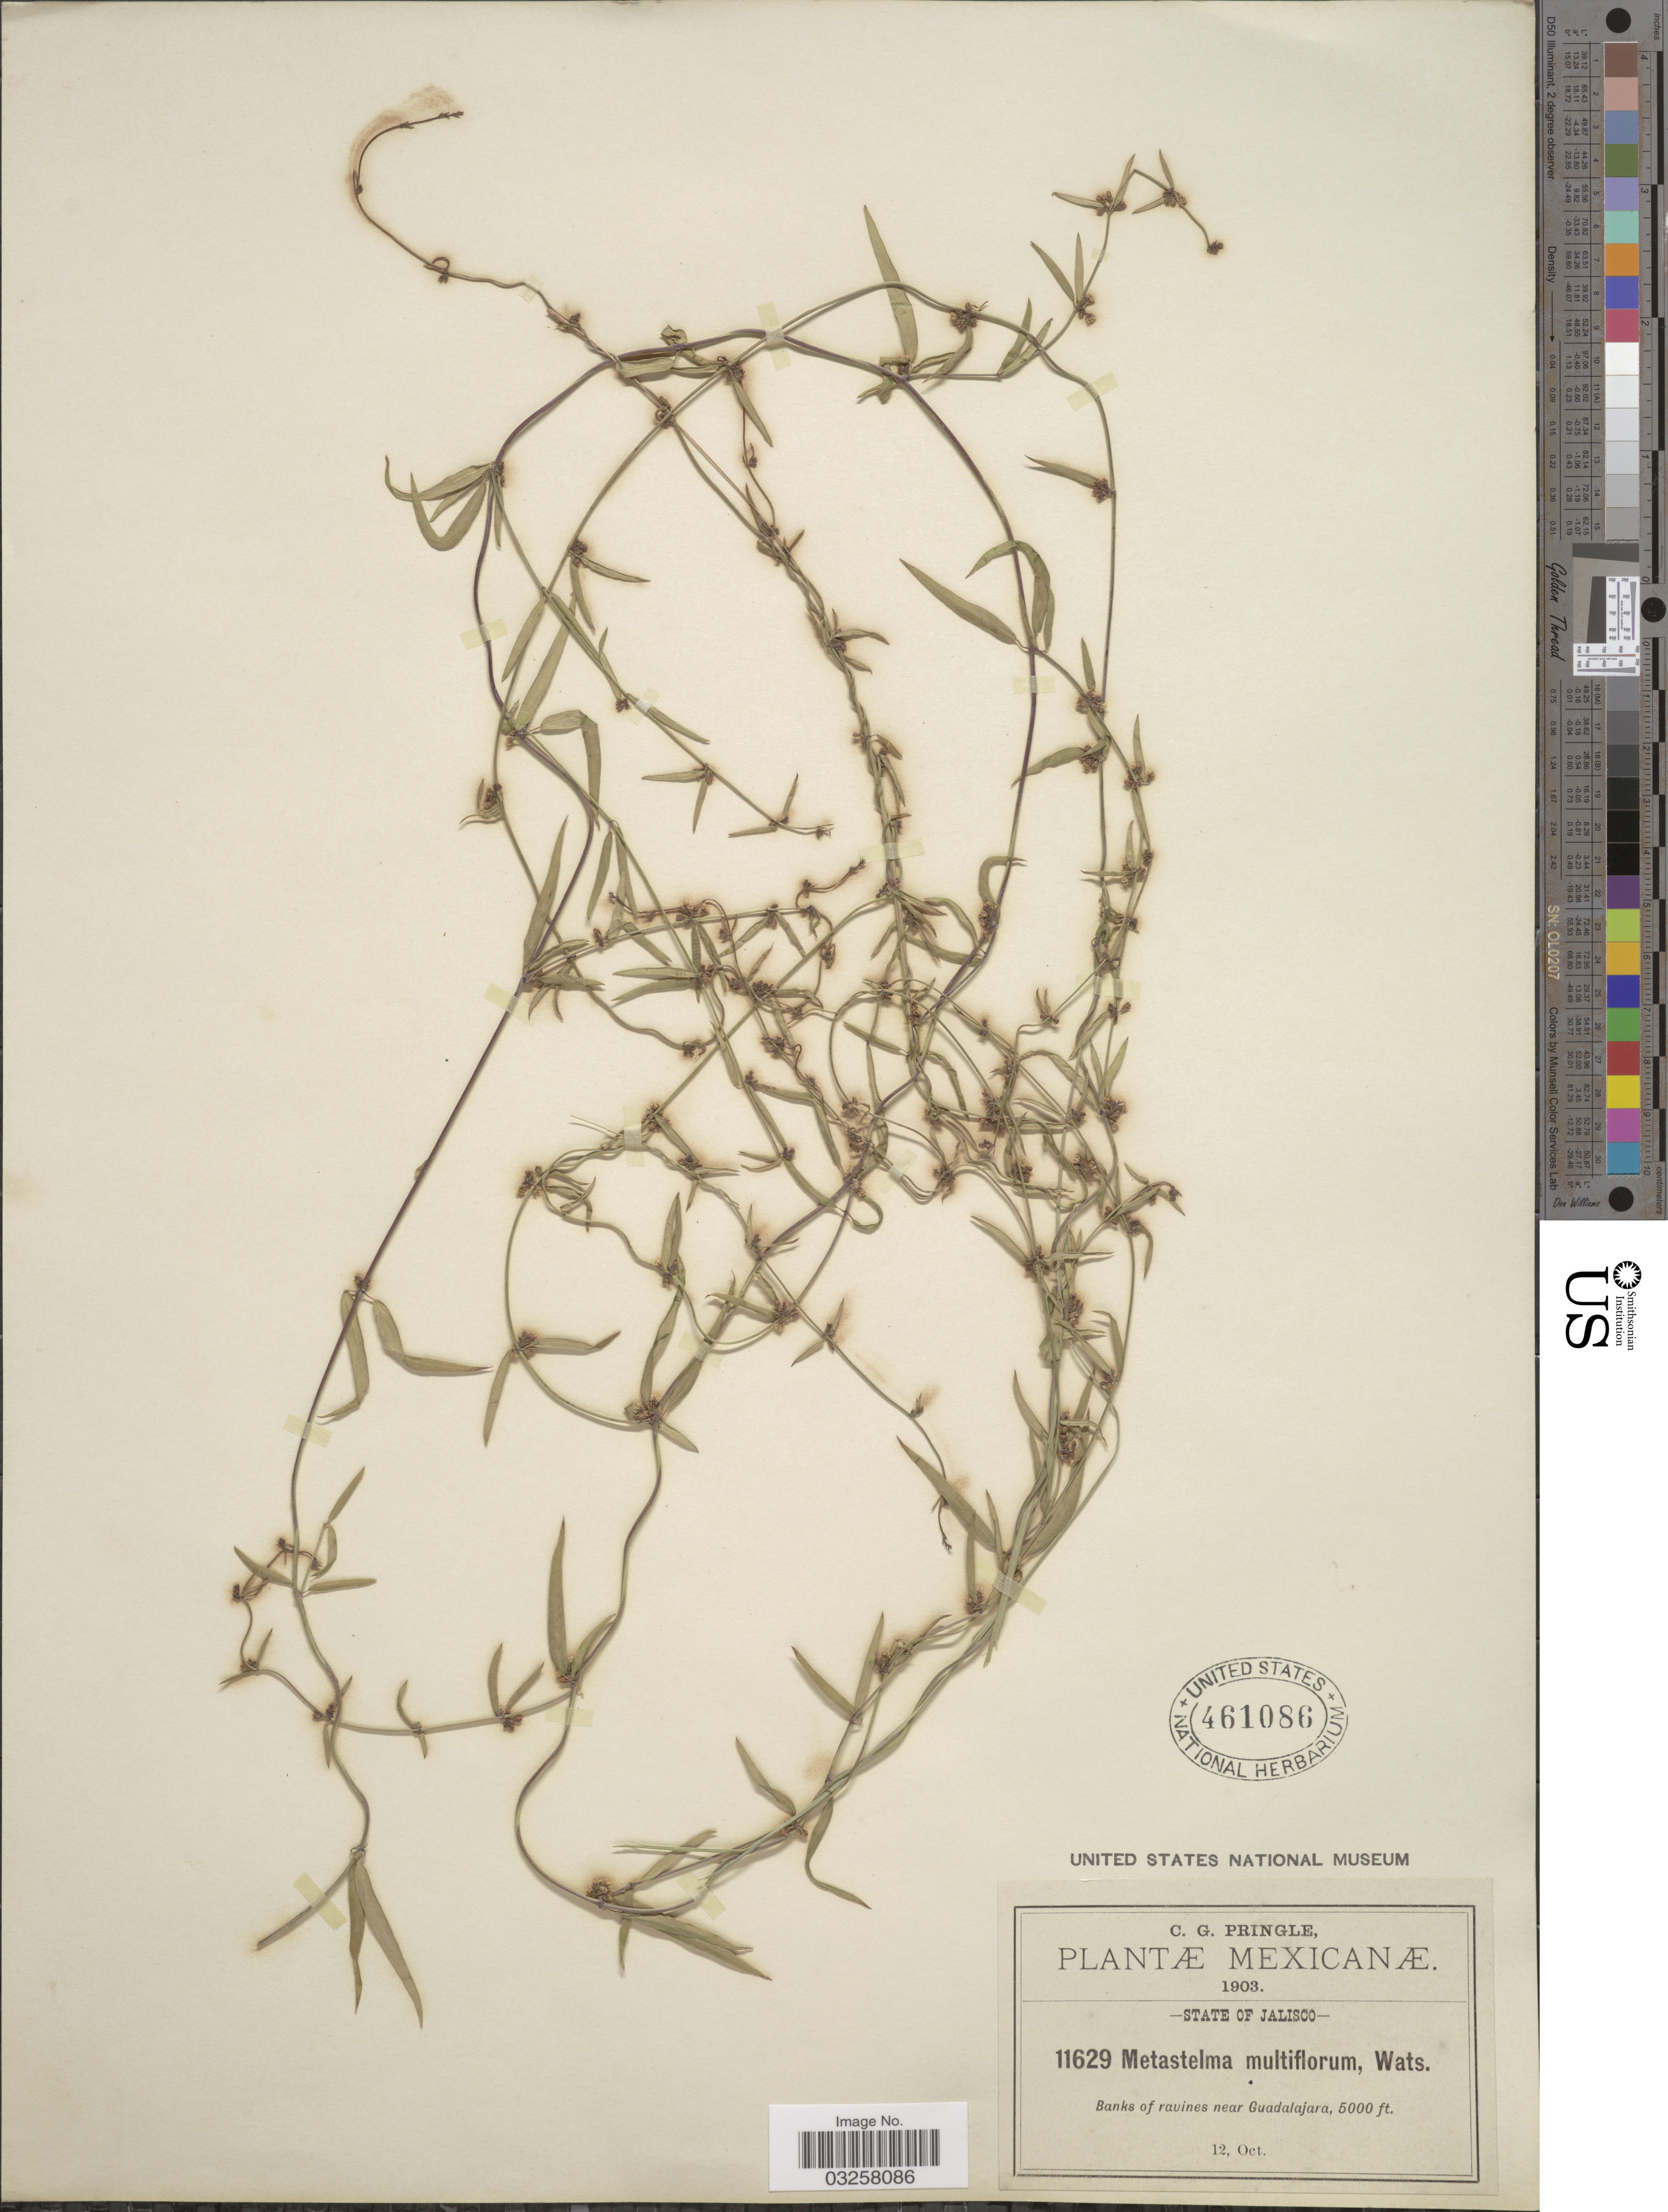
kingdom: Plantae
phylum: Tracheophyta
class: Magnoliopsida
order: Gentianales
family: Apocynaceae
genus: Metastelma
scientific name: Metastelma schaffneri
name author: A. Gray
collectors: C. G. Pringle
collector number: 11629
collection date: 1903-10-12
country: Mexico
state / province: Jalisco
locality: Banks of ravines near Guadalajara.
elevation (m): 1524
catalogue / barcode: US 461086